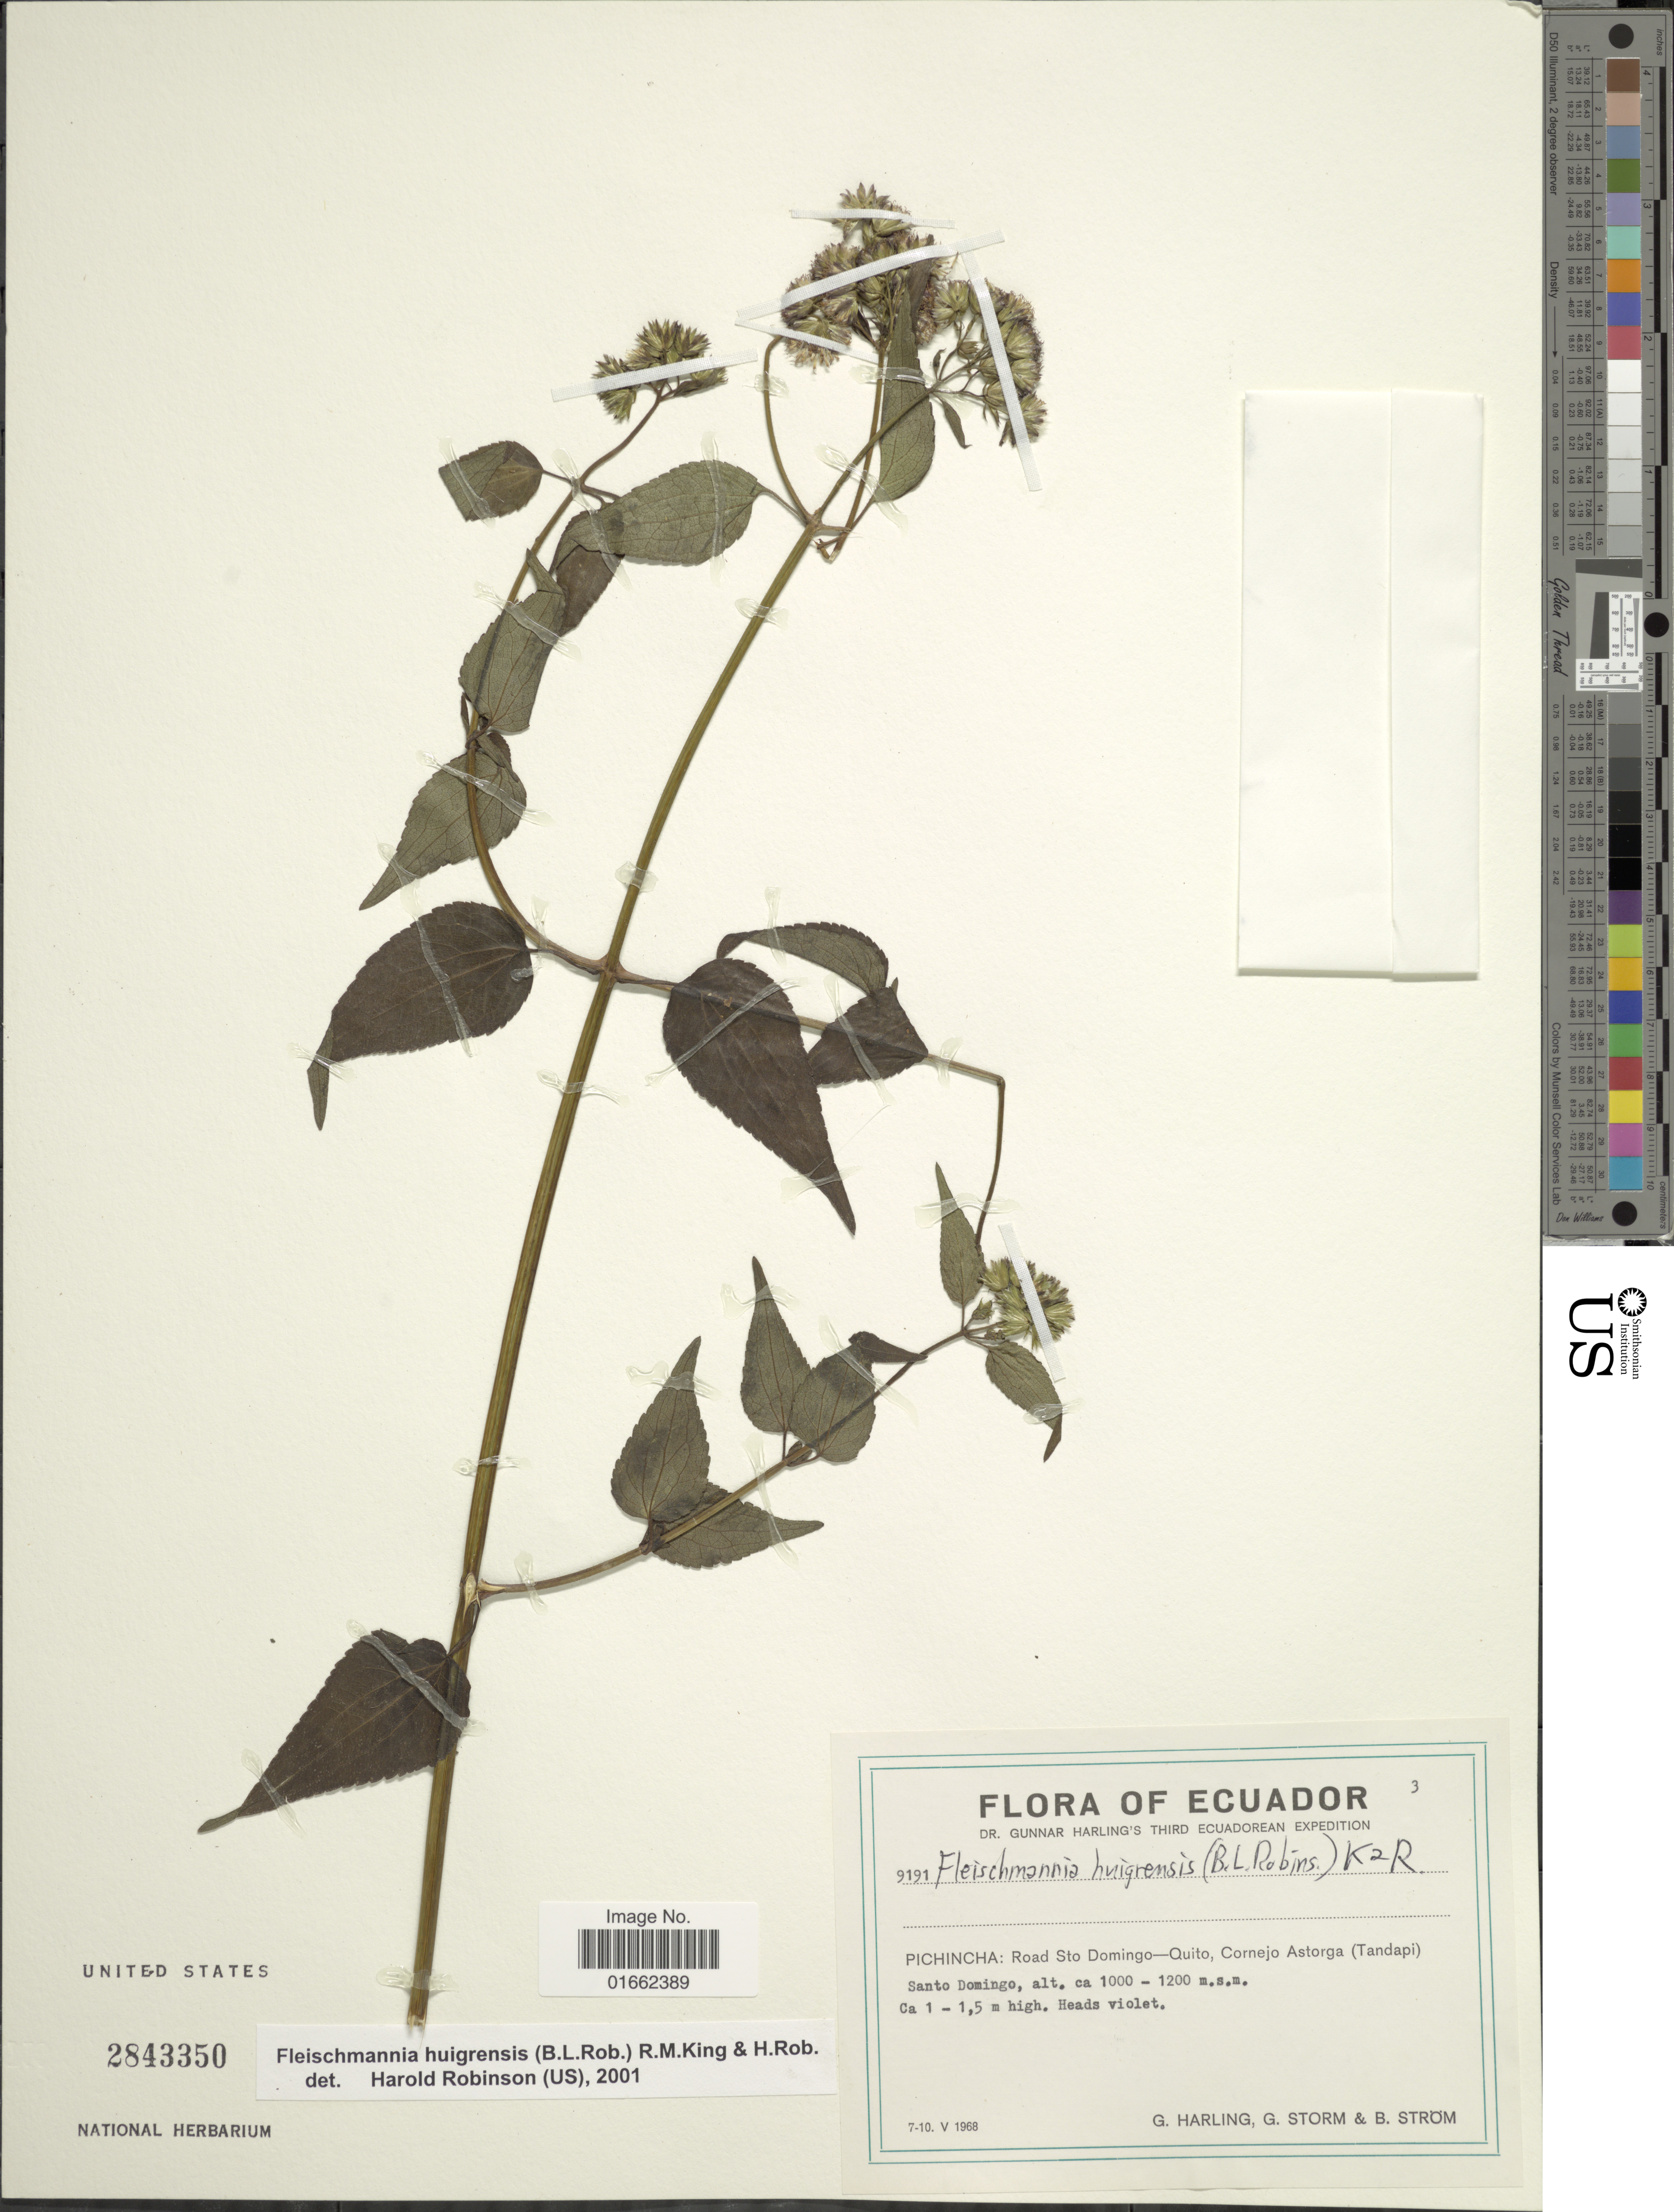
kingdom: Plantae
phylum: Tracheophyta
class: Magnoliopsida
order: Asterales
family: Asteraceae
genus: Fleischmannia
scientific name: Fleischmannia obscurifolia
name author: (Hieron.) R.M. King & H. Rob.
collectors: G. Harling, G. Storm & B. Strom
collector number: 9191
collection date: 1968-05-07/1968-05-10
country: Ecuador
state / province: Pichincha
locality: Pichincha: Road Sto Domingo - Quito, Cornejo Astorga (Tandapi), Santo Domingo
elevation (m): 1000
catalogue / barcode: US 2843350